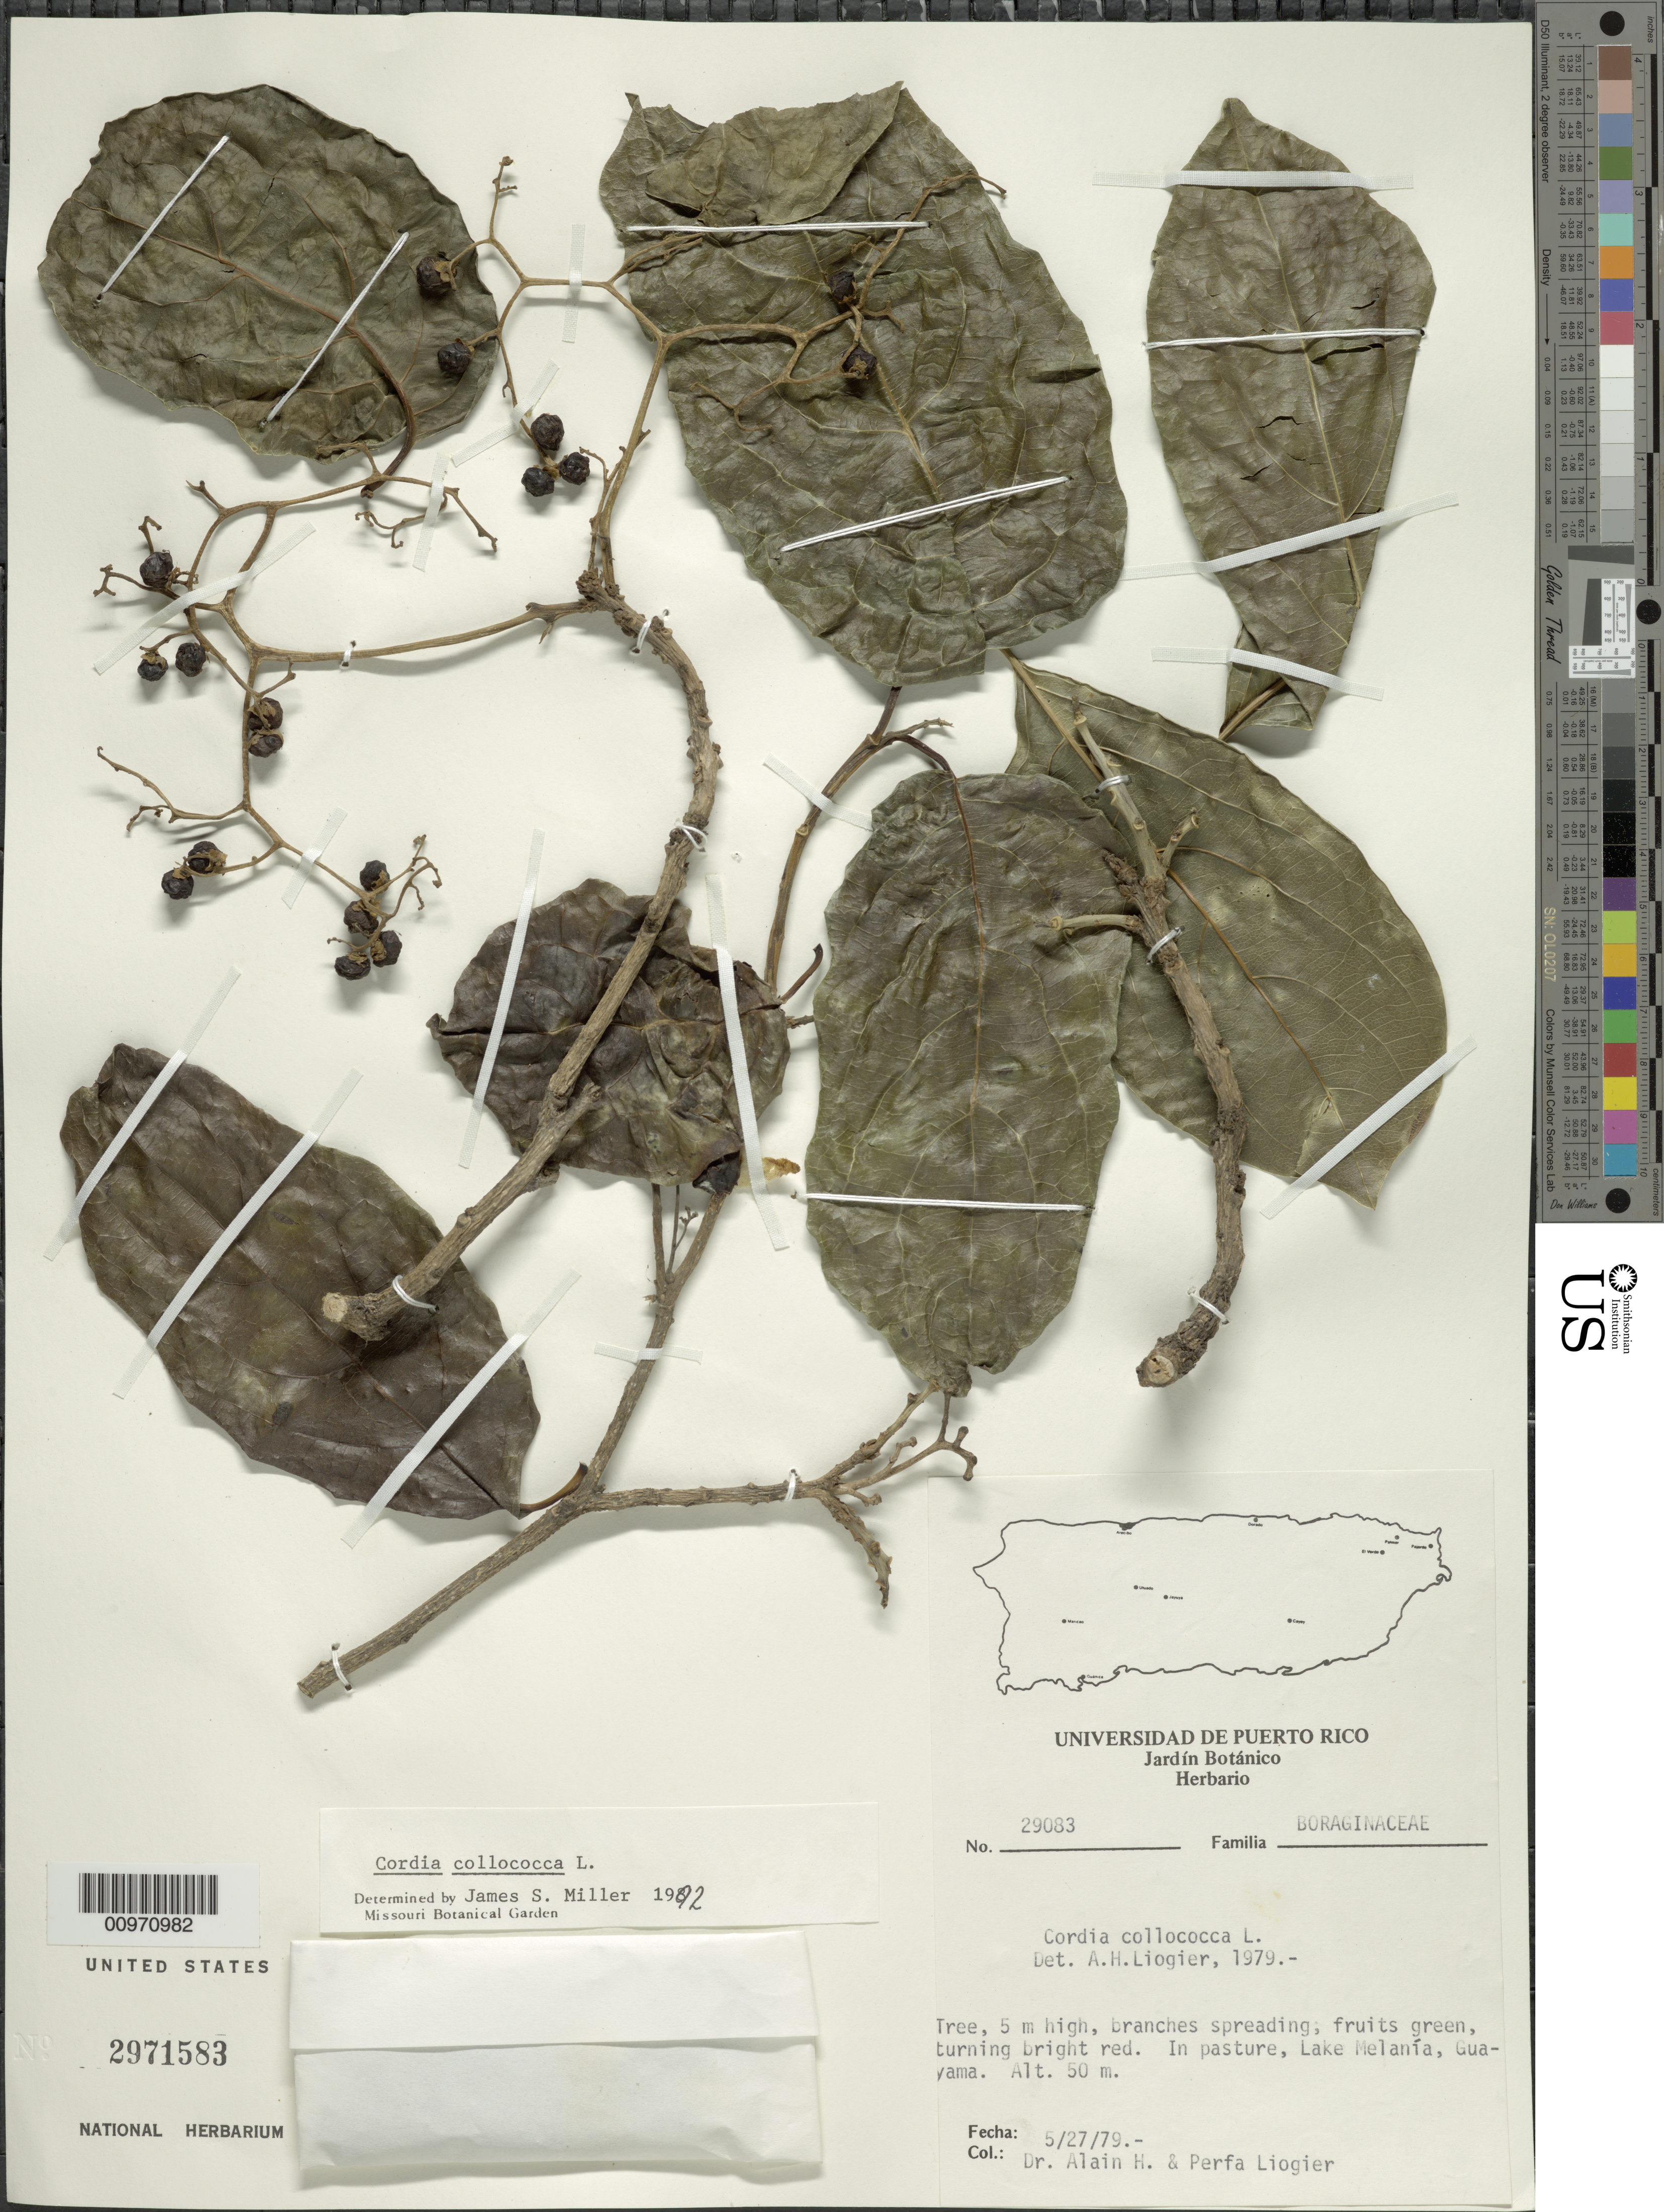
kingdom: Plantae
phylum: Tracheophyta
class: Magnoliopsida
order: Boraginales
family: Cordiaceae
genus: Cordia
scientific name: Cordia collococca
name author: L.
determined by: Miller, James S., (MO), Missouri Botanical Garden (UNITED STATES)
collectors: A. H. Liogier & M. P. Liogier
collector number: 29083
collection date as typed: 27 May 1979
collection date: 1979-05-27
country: Puerto Rico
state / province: Guayama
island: Puerto Rico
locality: Lake Melanía, Guayama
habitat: In pasture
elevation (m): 50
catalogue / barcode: US 2971583